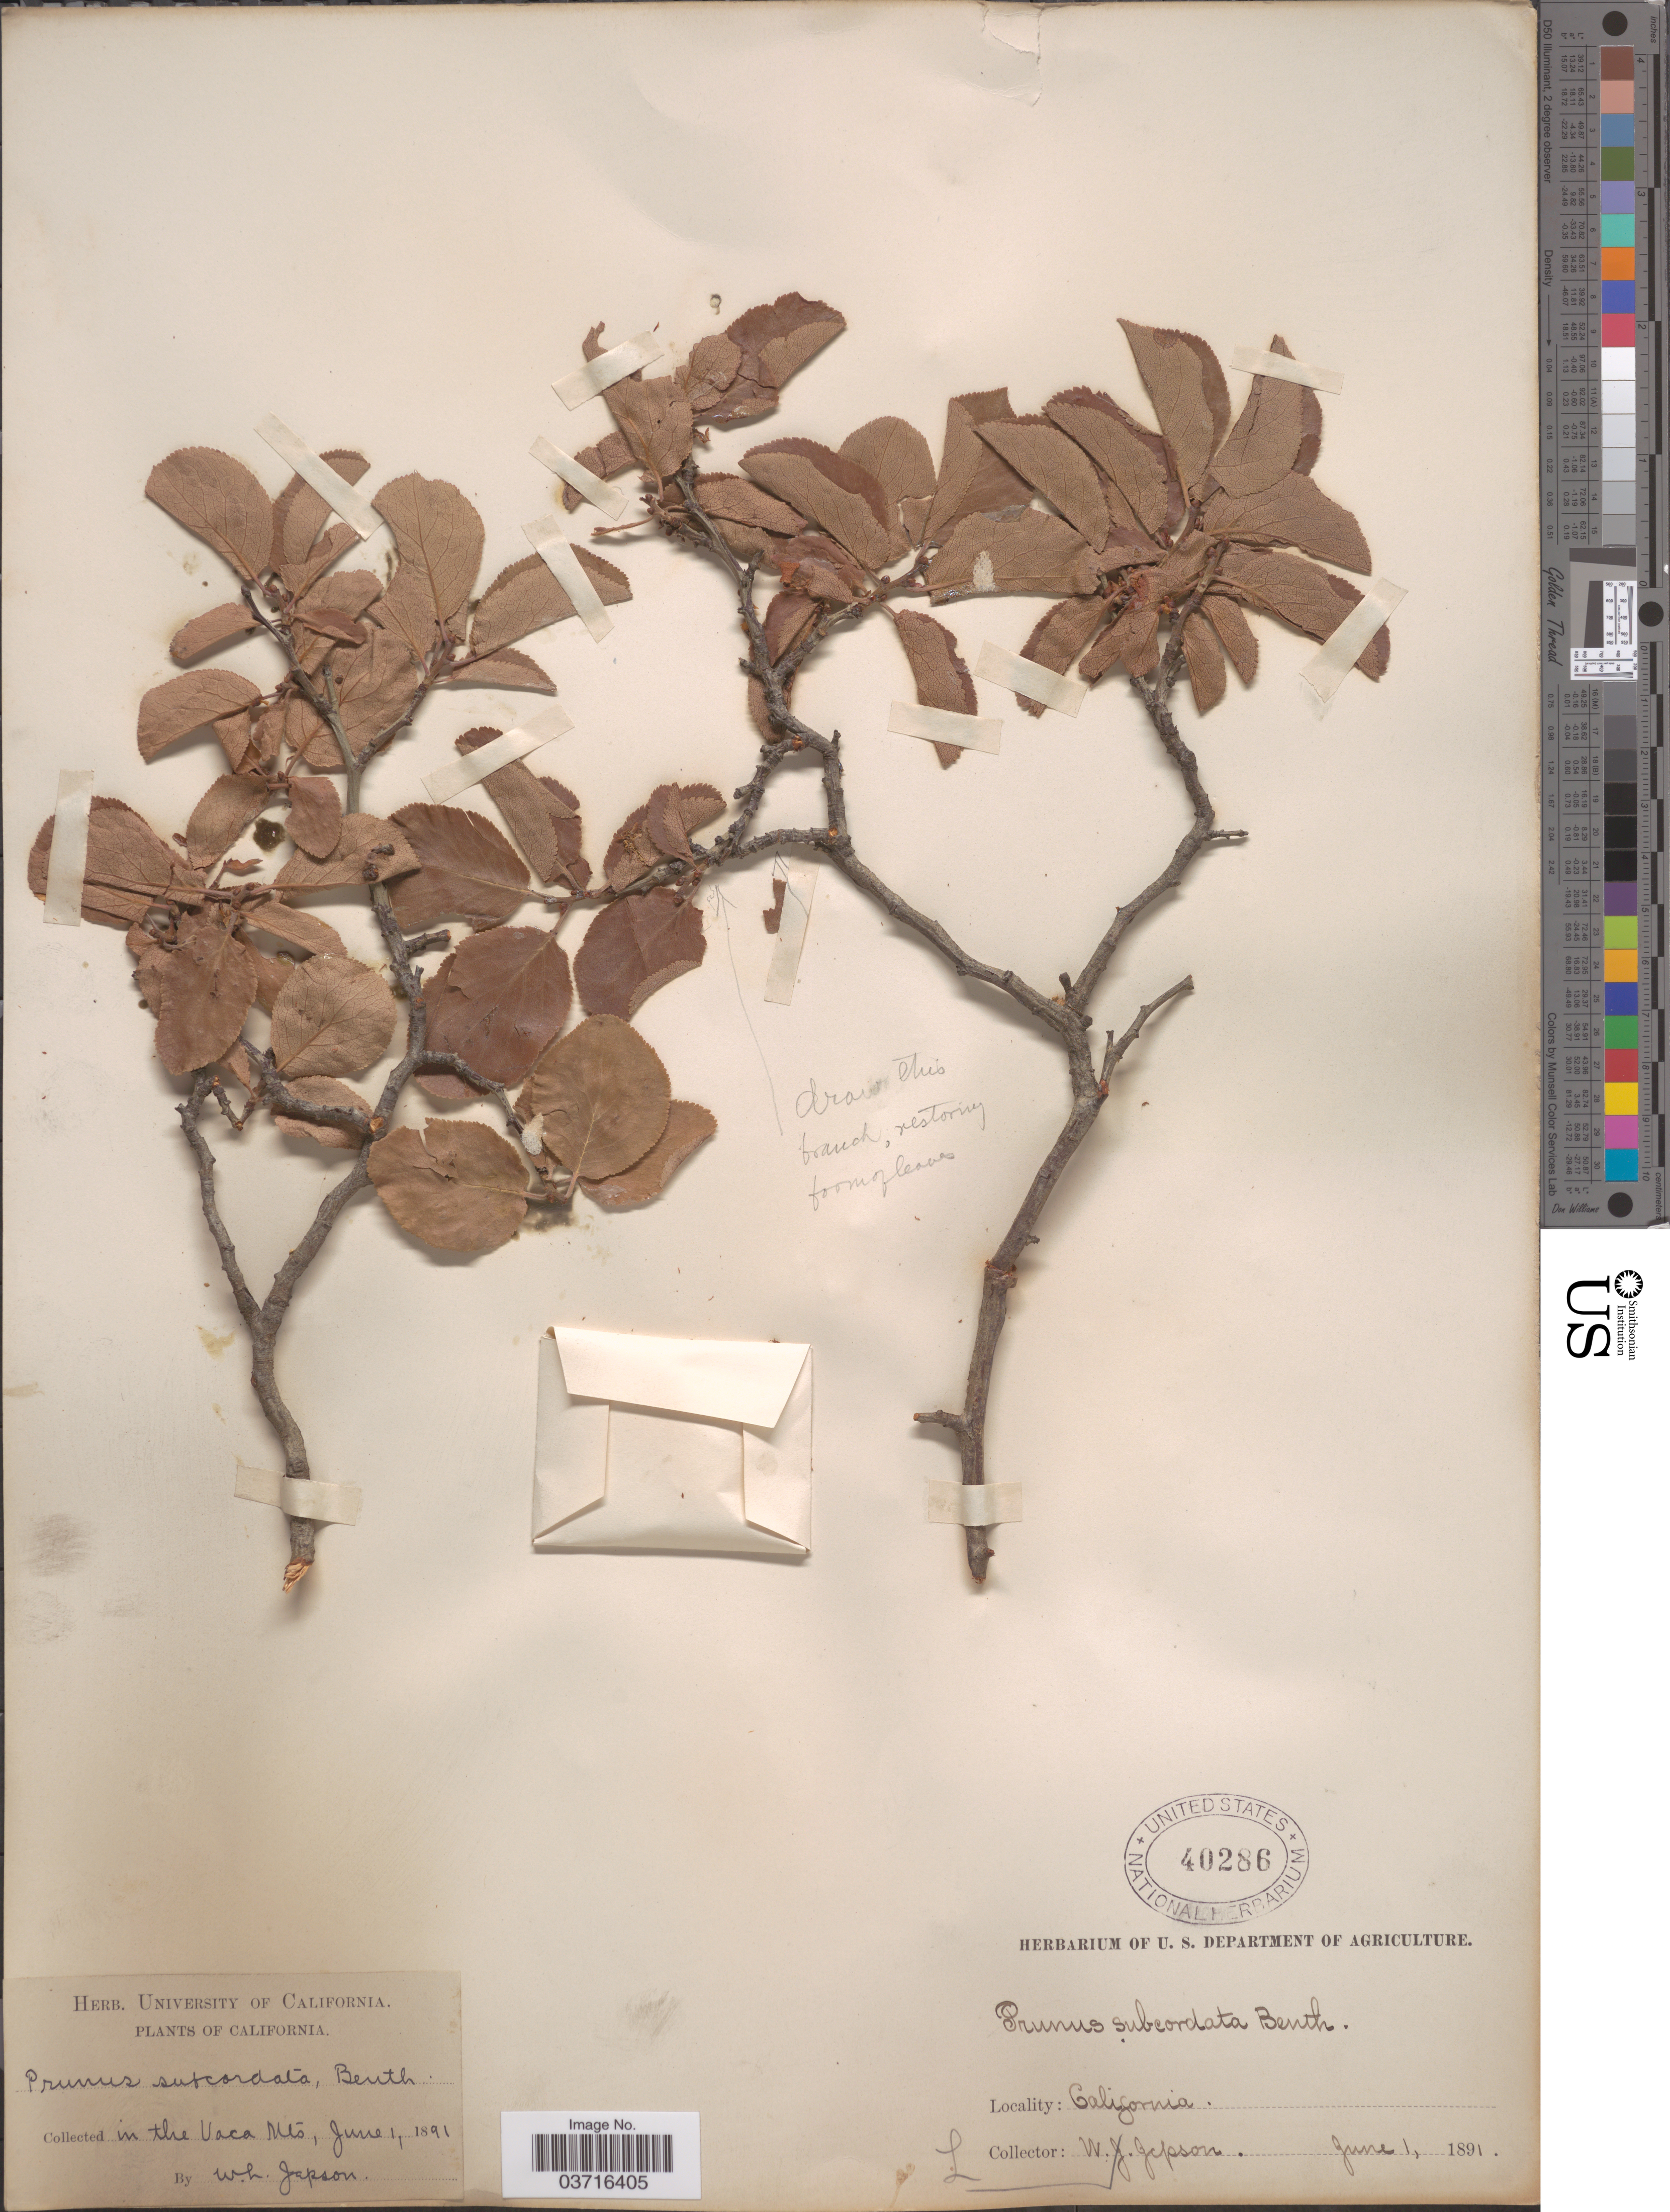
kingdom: Plantae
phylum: Tracheophyta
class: Magnoliopsida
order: Rosales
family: Rosaceae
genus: Prunus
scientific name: Prunus subcordata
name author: Benth.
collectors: W. L. Jepson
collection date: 1891-06-01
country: United States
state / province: California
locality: In the Vaca Mts.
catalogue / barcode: US 40286